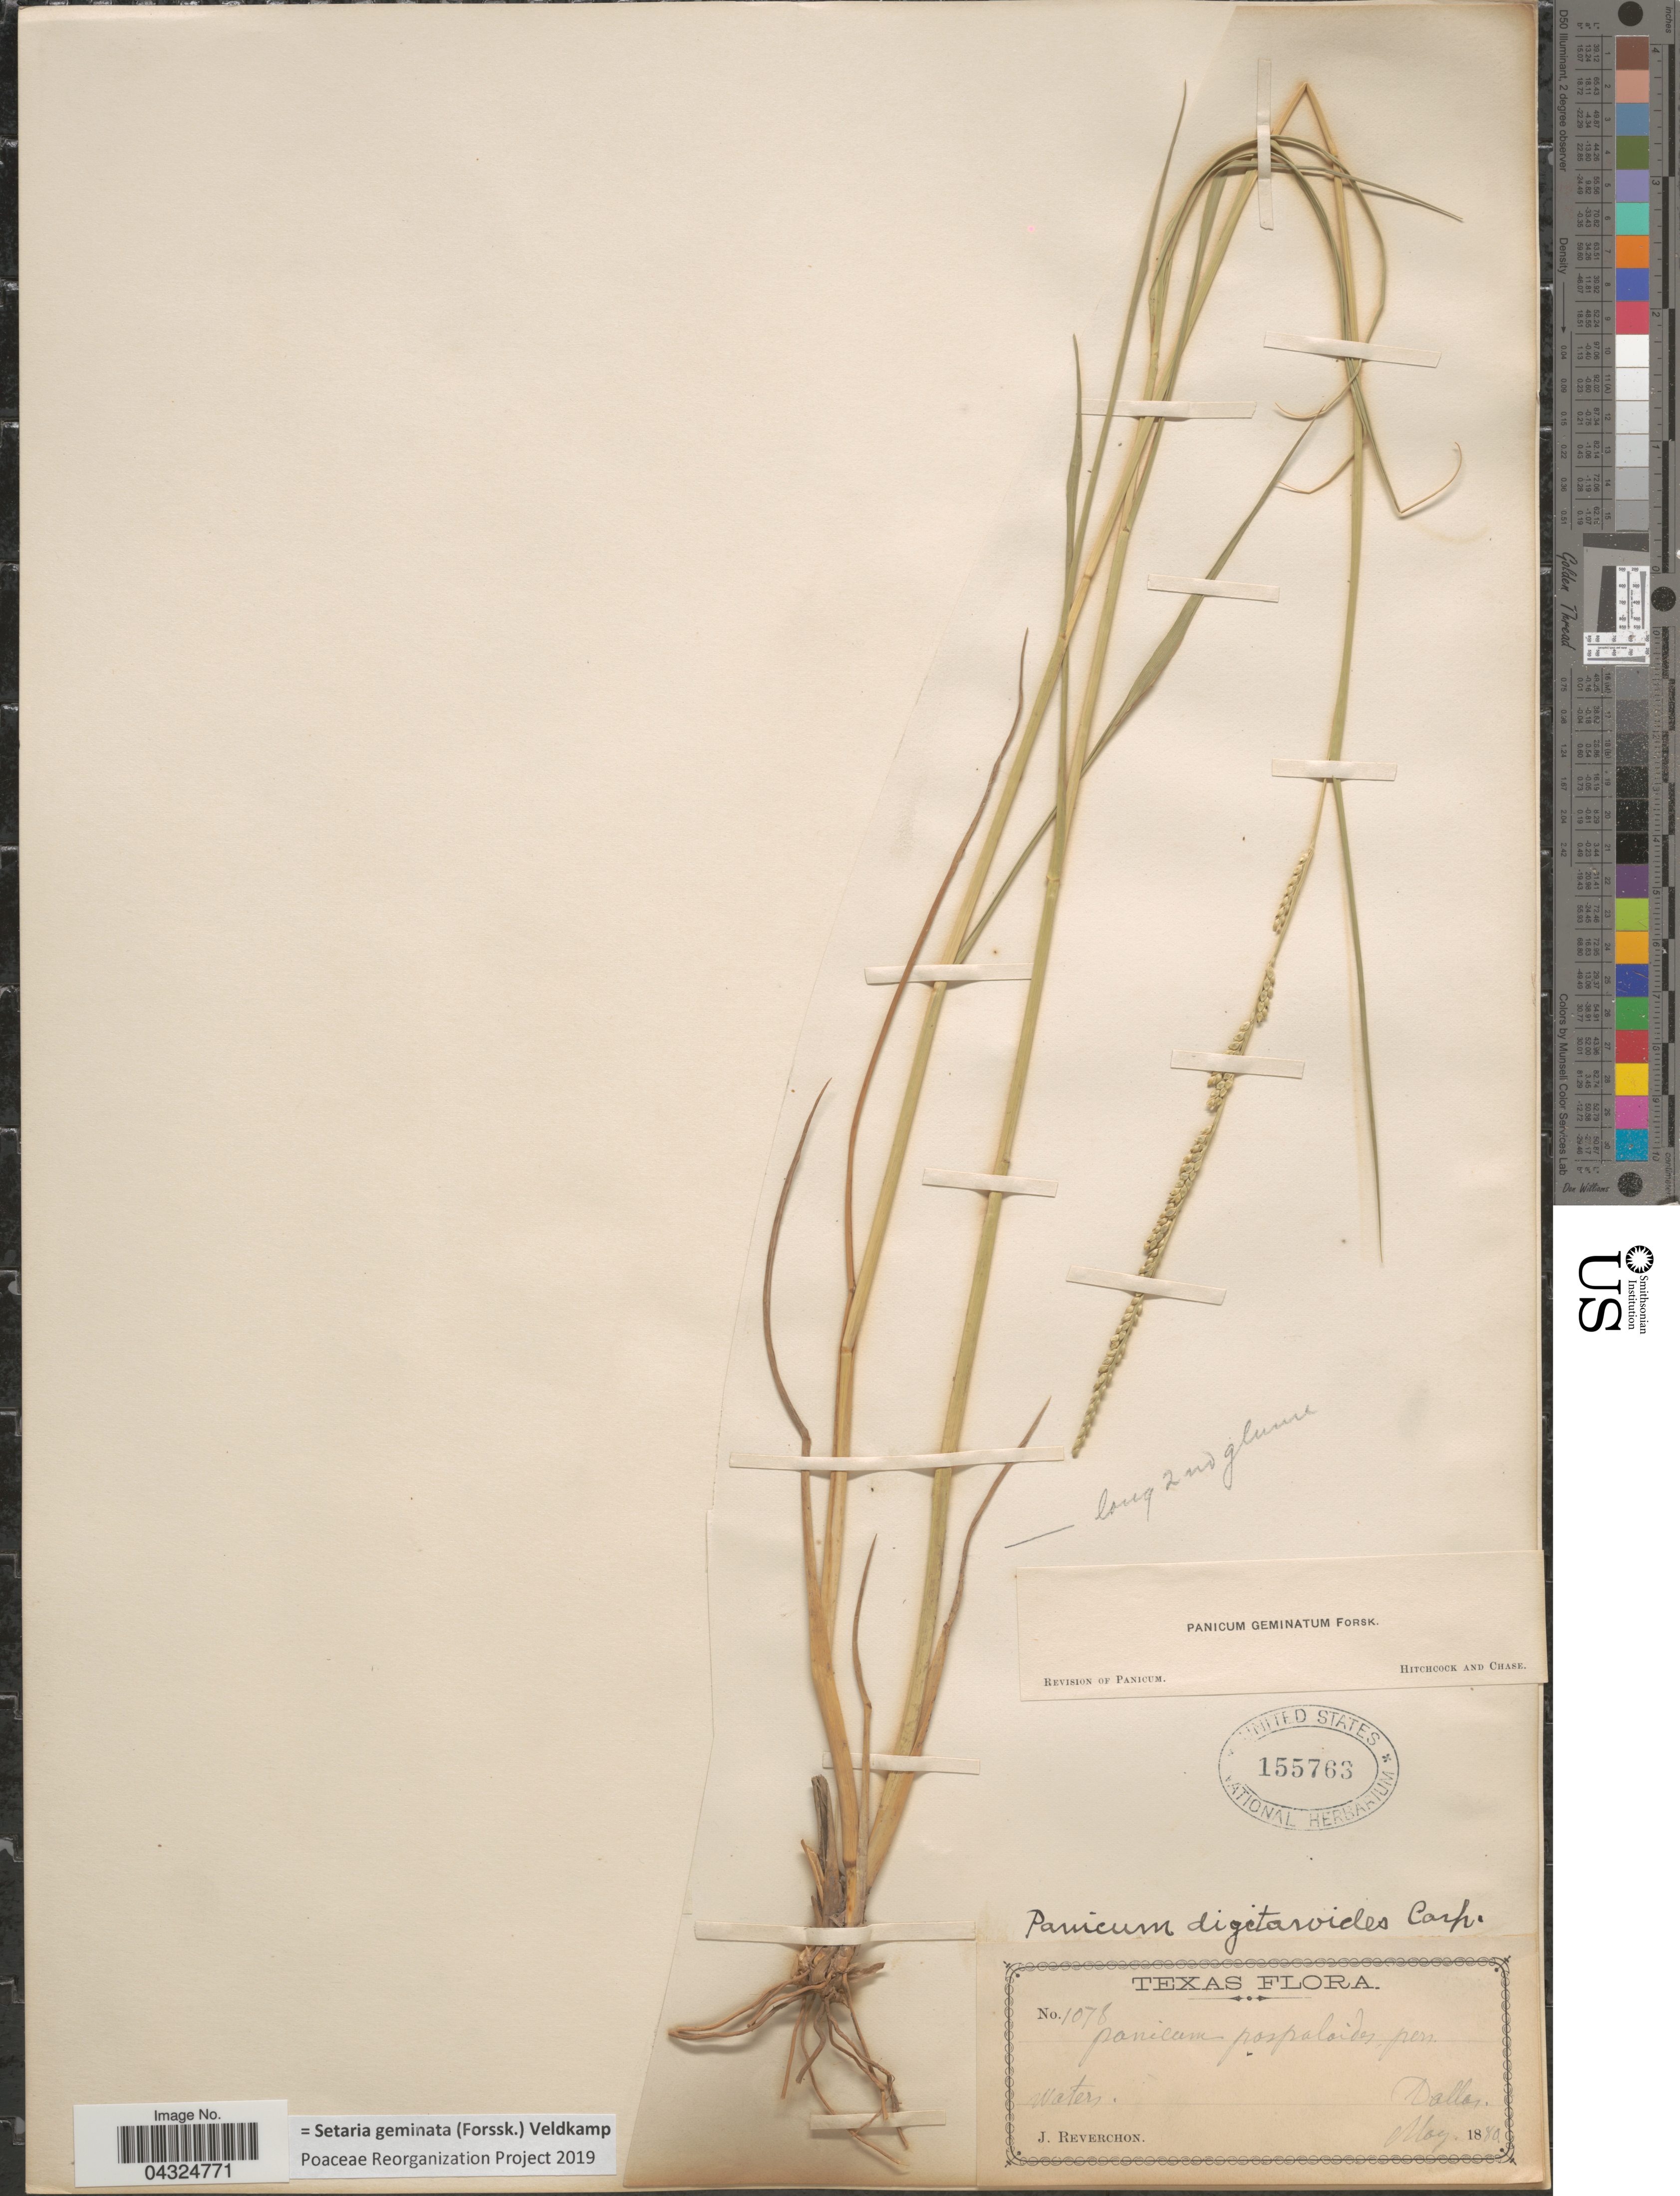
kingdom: Plantae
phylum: Tracheophyta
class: Liliopsida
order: Poales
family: Poaceae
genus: Setaria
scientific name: Setaria geminata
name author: (Forssk.) Veldkamp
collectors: J. Reverchon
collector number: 1078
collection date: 1880-05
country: United States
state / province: Texas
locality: Waters. Dallas.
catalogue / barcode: US 155763